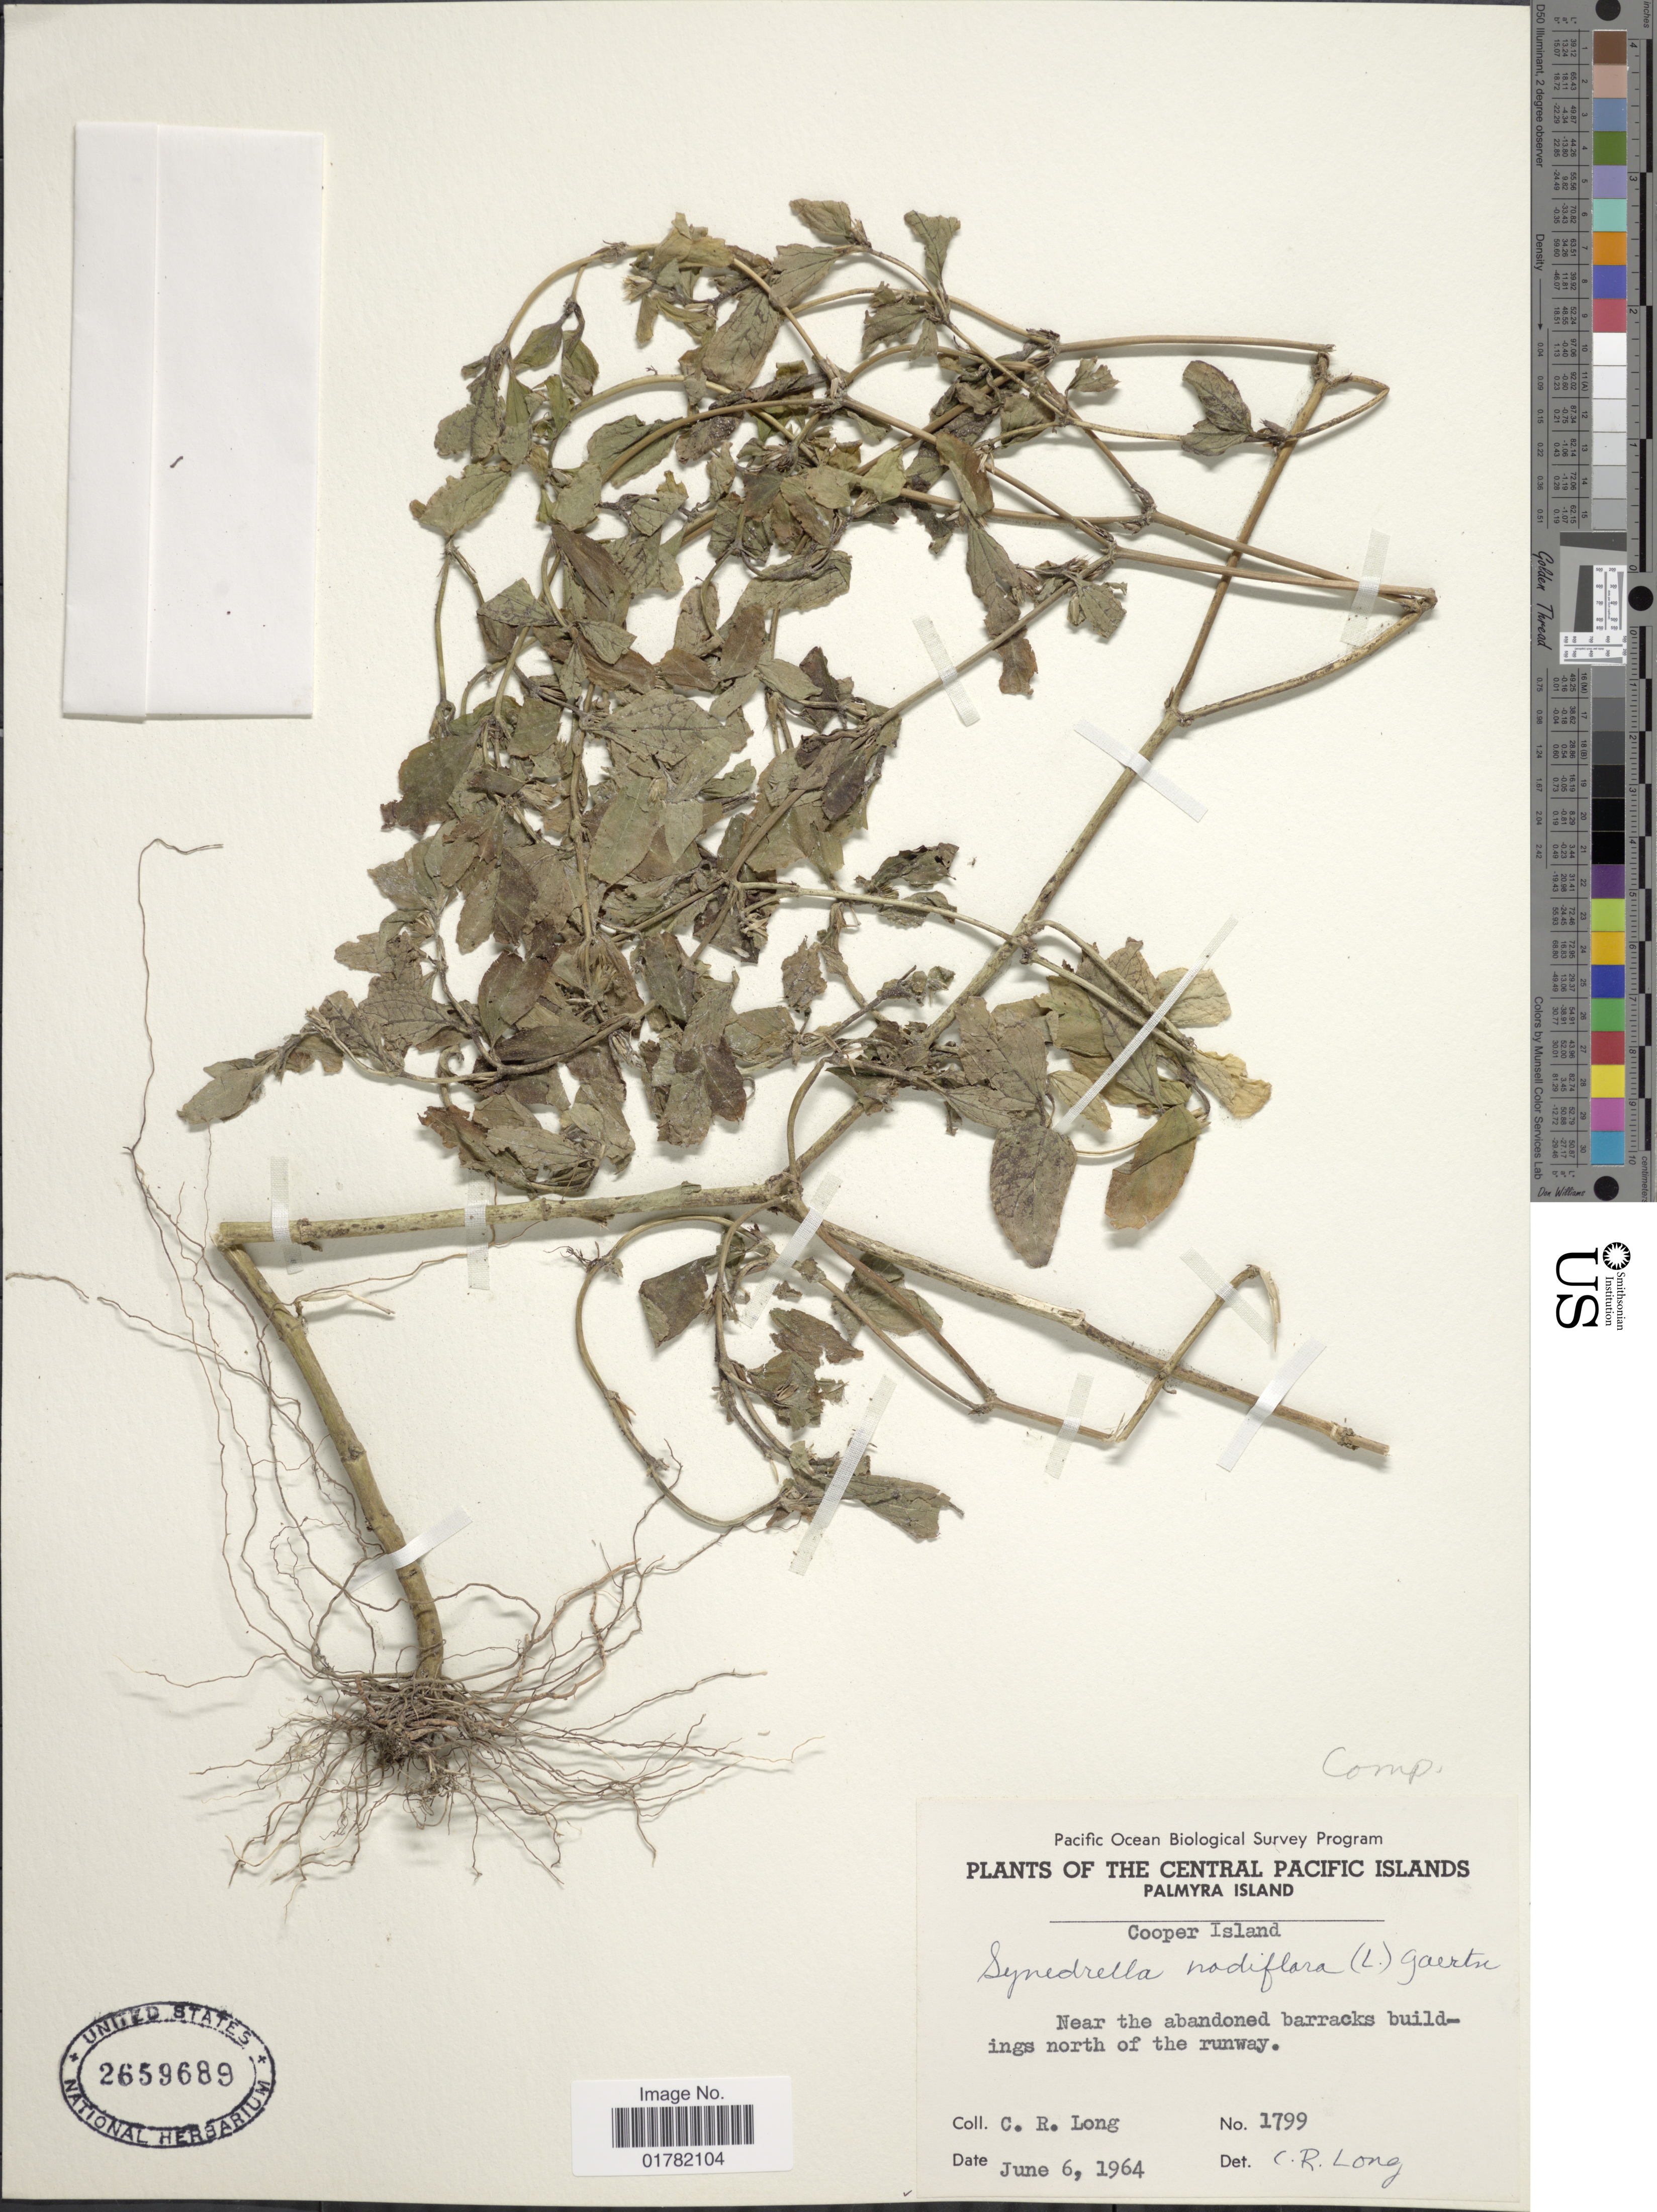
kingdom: Plantae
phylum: Tracheophyta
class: Magnoliopsida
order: Asterales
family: Asteraceae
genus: Synedrella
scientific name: Synedrella nodiflora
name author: (L.) Gaertn.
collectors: C. R. Long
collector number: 1799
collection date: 1964-06-06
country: U.S. Administered Pacific Islands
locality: The Central Pacific Islands, Palmyra Island, Cooper Island, Near the abandoned barracks buildings north of the runway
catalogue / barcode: US 2659689